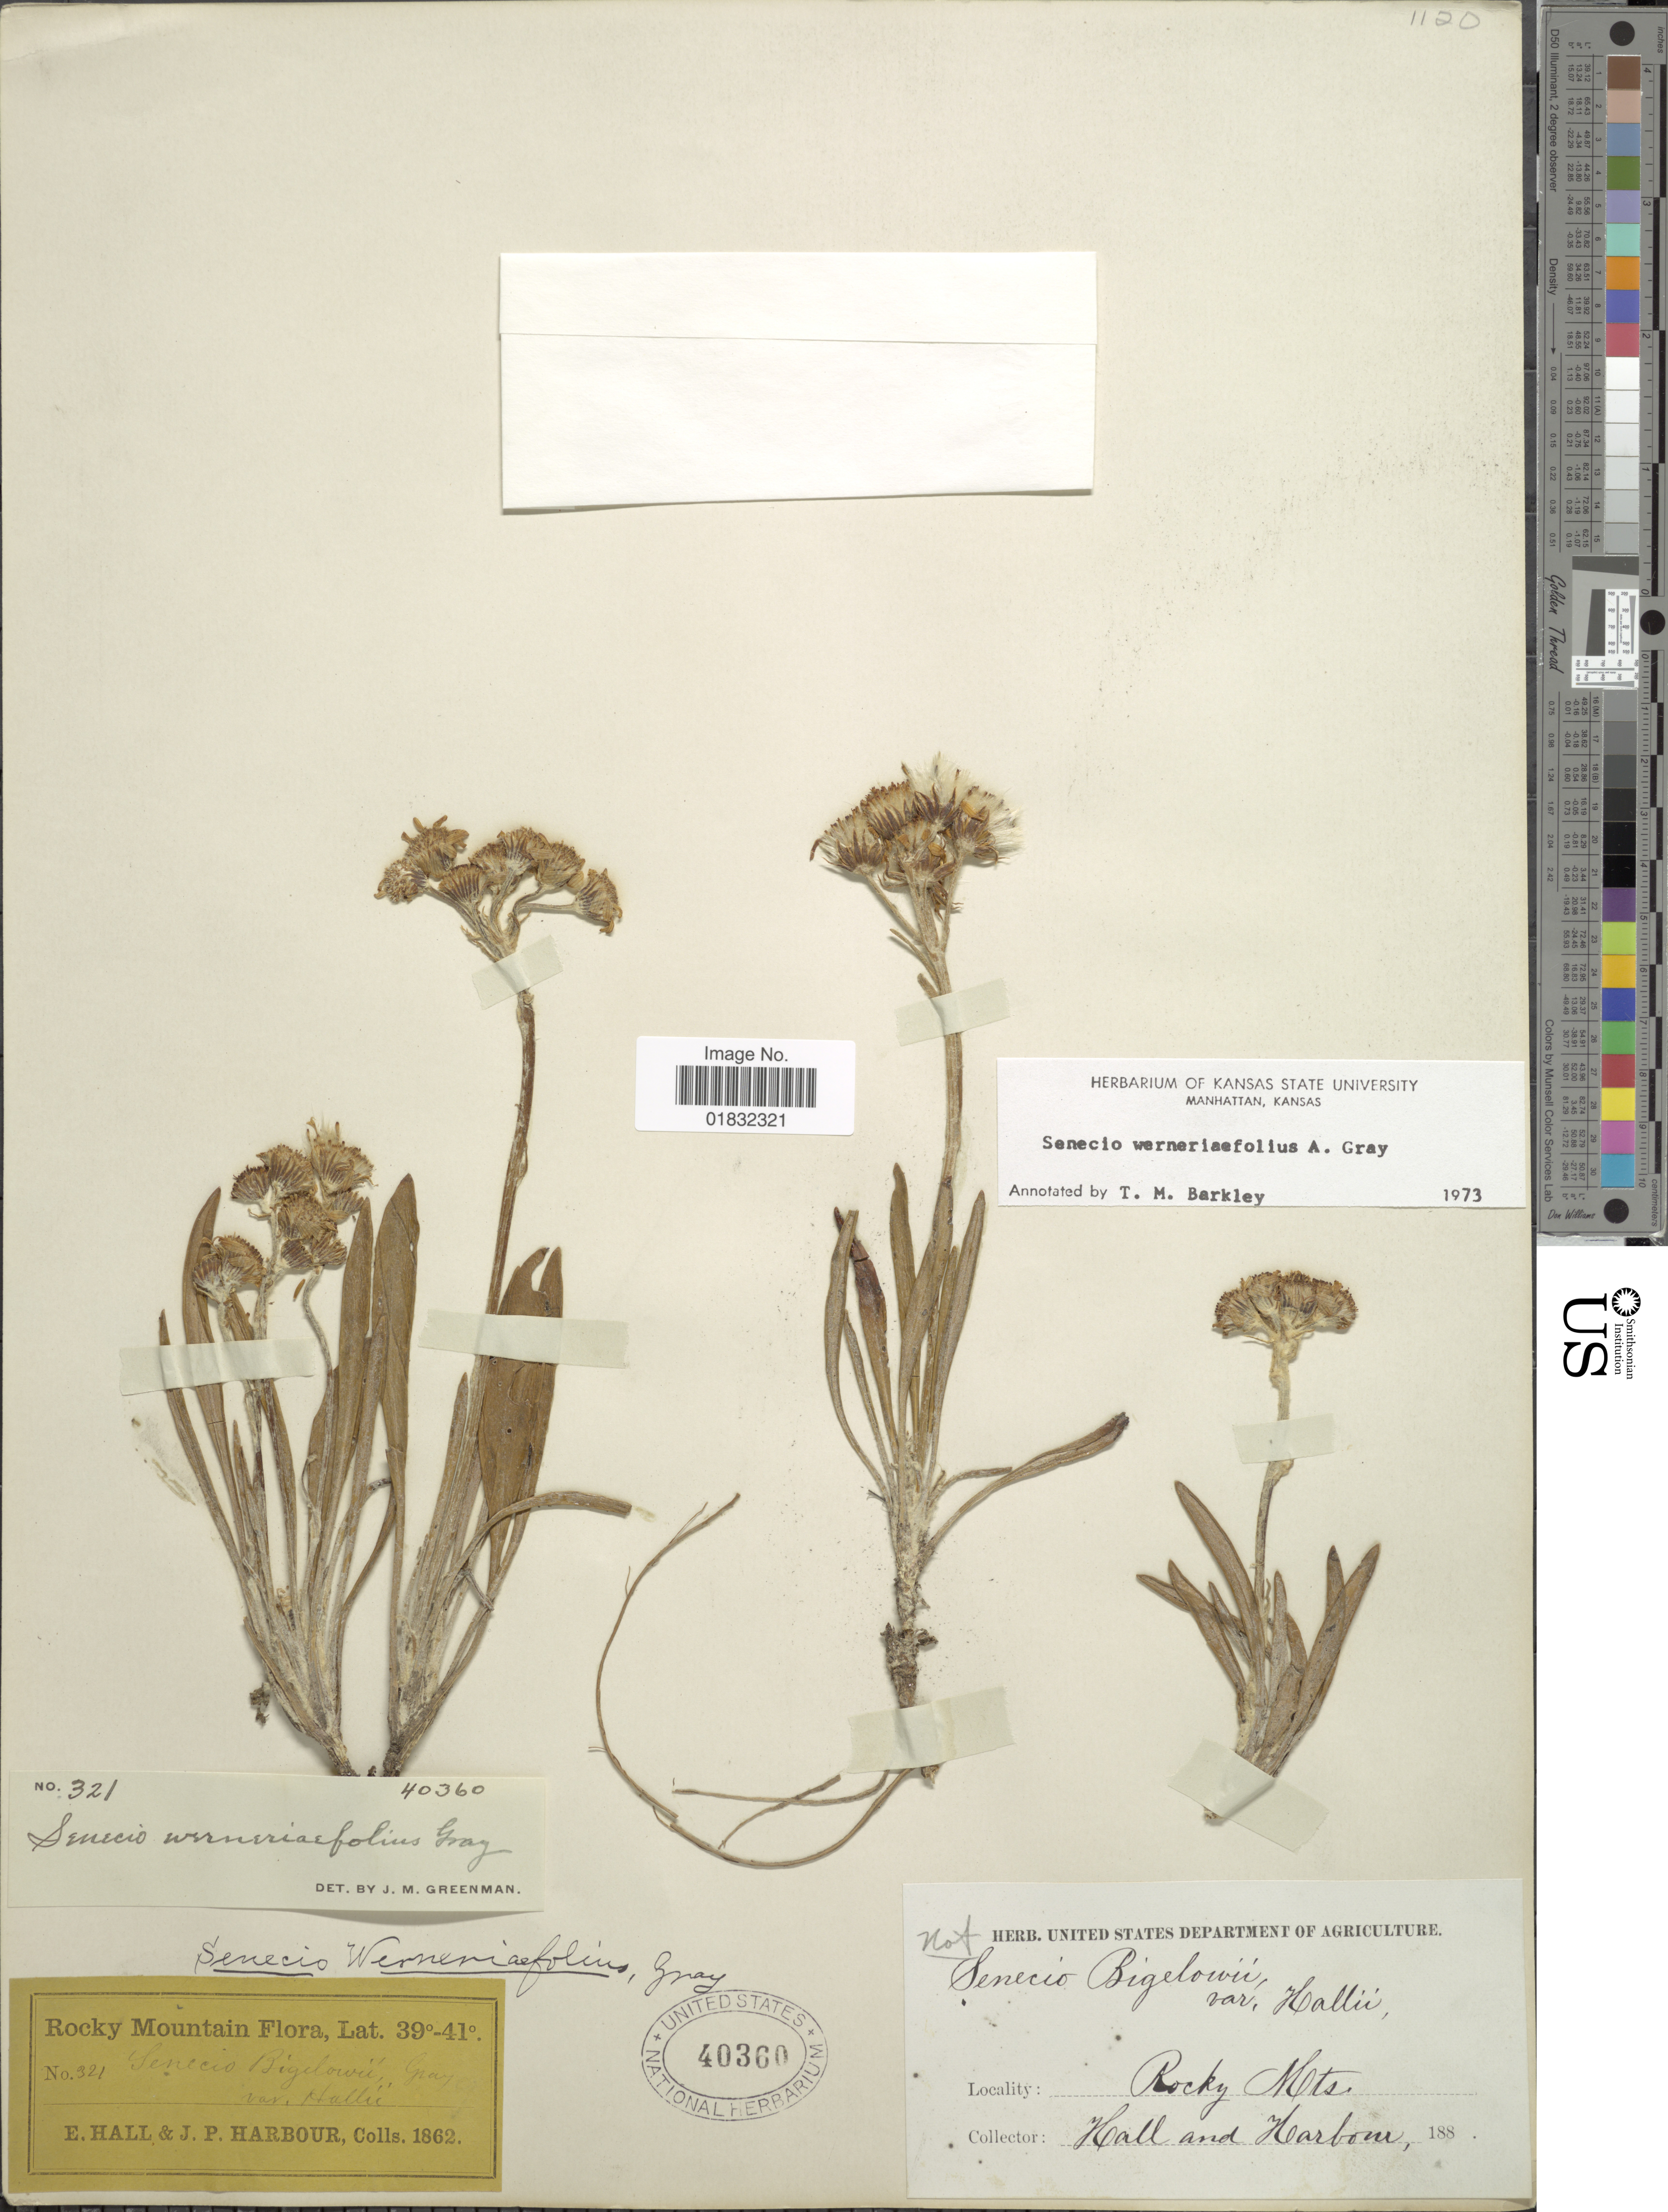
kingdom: Plantae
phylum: Tracheophyta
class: Magnoliopsida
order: Asterales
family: Asteraceae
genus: Packera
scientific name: Packera werneriifolia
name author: (A. Gray) W.A. Weber & Á. Löve ex Trock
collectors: E. Hall & J. Harbour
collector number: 321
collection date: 1862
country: United States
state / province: Colorado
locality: Rocky Mtns.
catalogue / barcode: US 40360